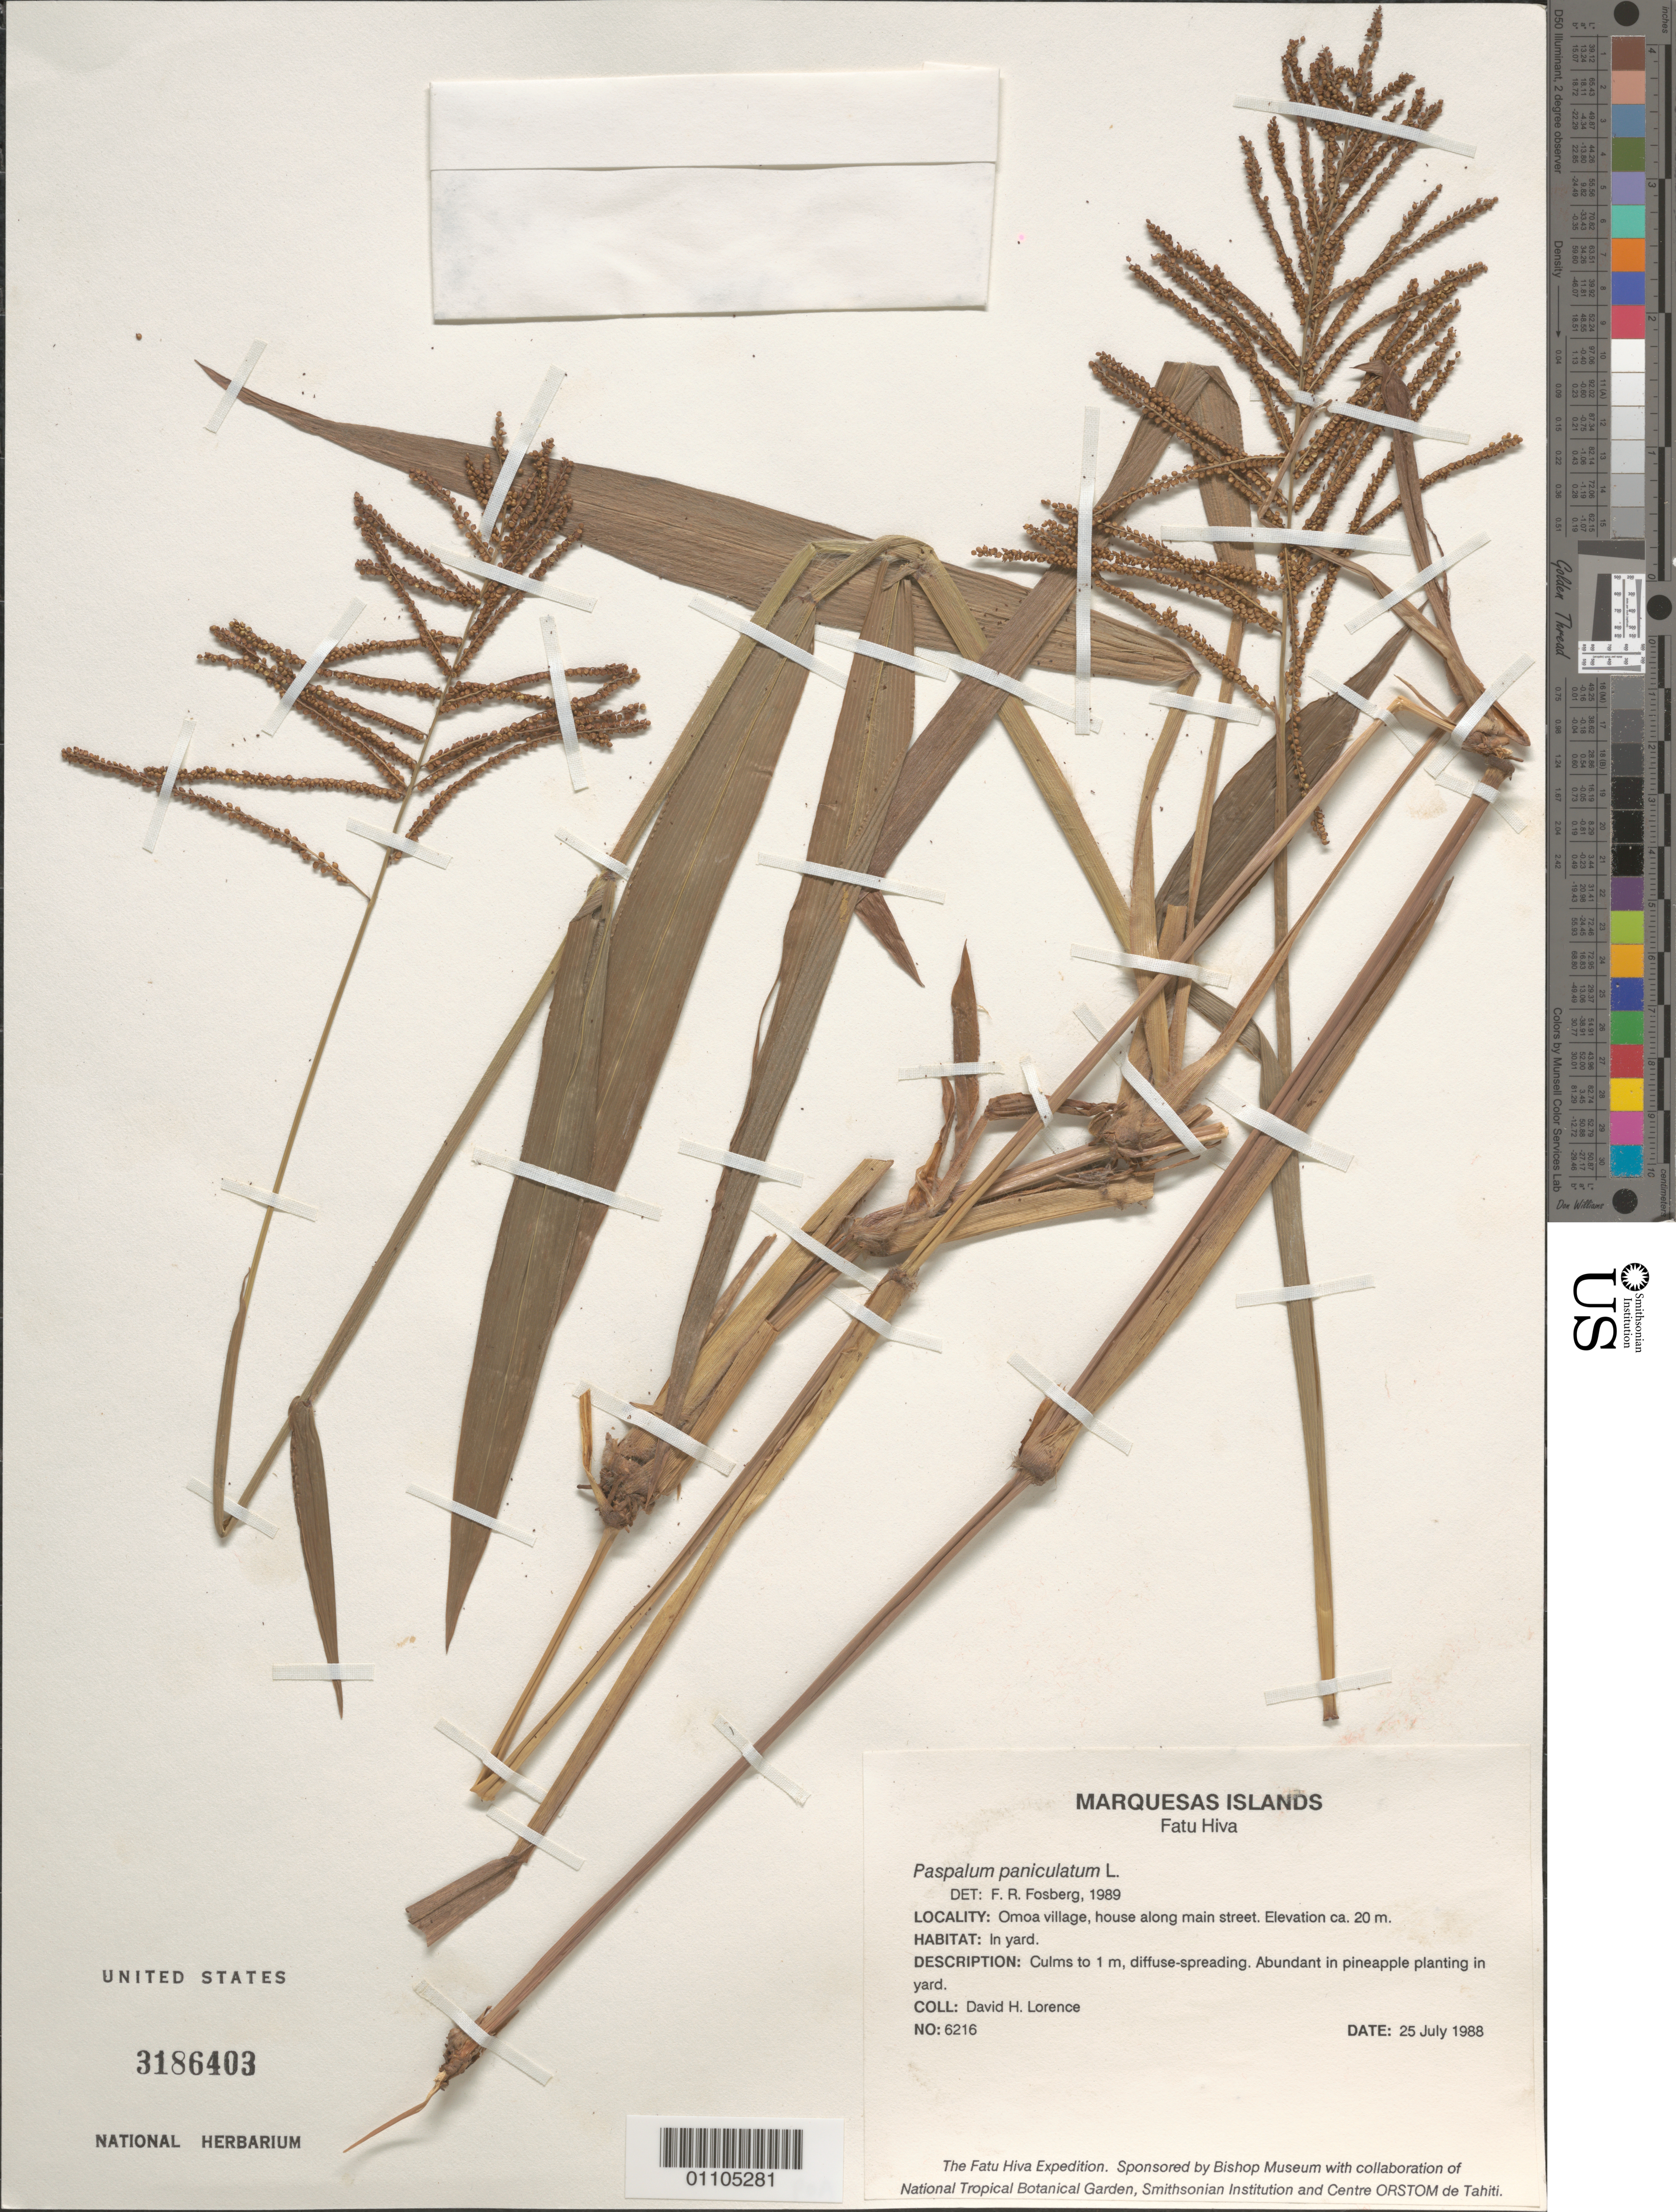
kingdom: Plantae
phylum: Tracheophyta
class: Liliopsida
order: Poales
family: Poaceae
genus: Paspalum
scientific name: Paspalum paniculatum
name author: L.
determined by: Fosberg, F. R.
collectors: D. Lorence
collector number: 6216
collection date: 1988-07-25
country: French Polynesia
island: Fatu Hiva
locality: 'Omo'a village, house along main street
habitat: In yard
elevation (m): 20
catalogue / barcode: US 3186403